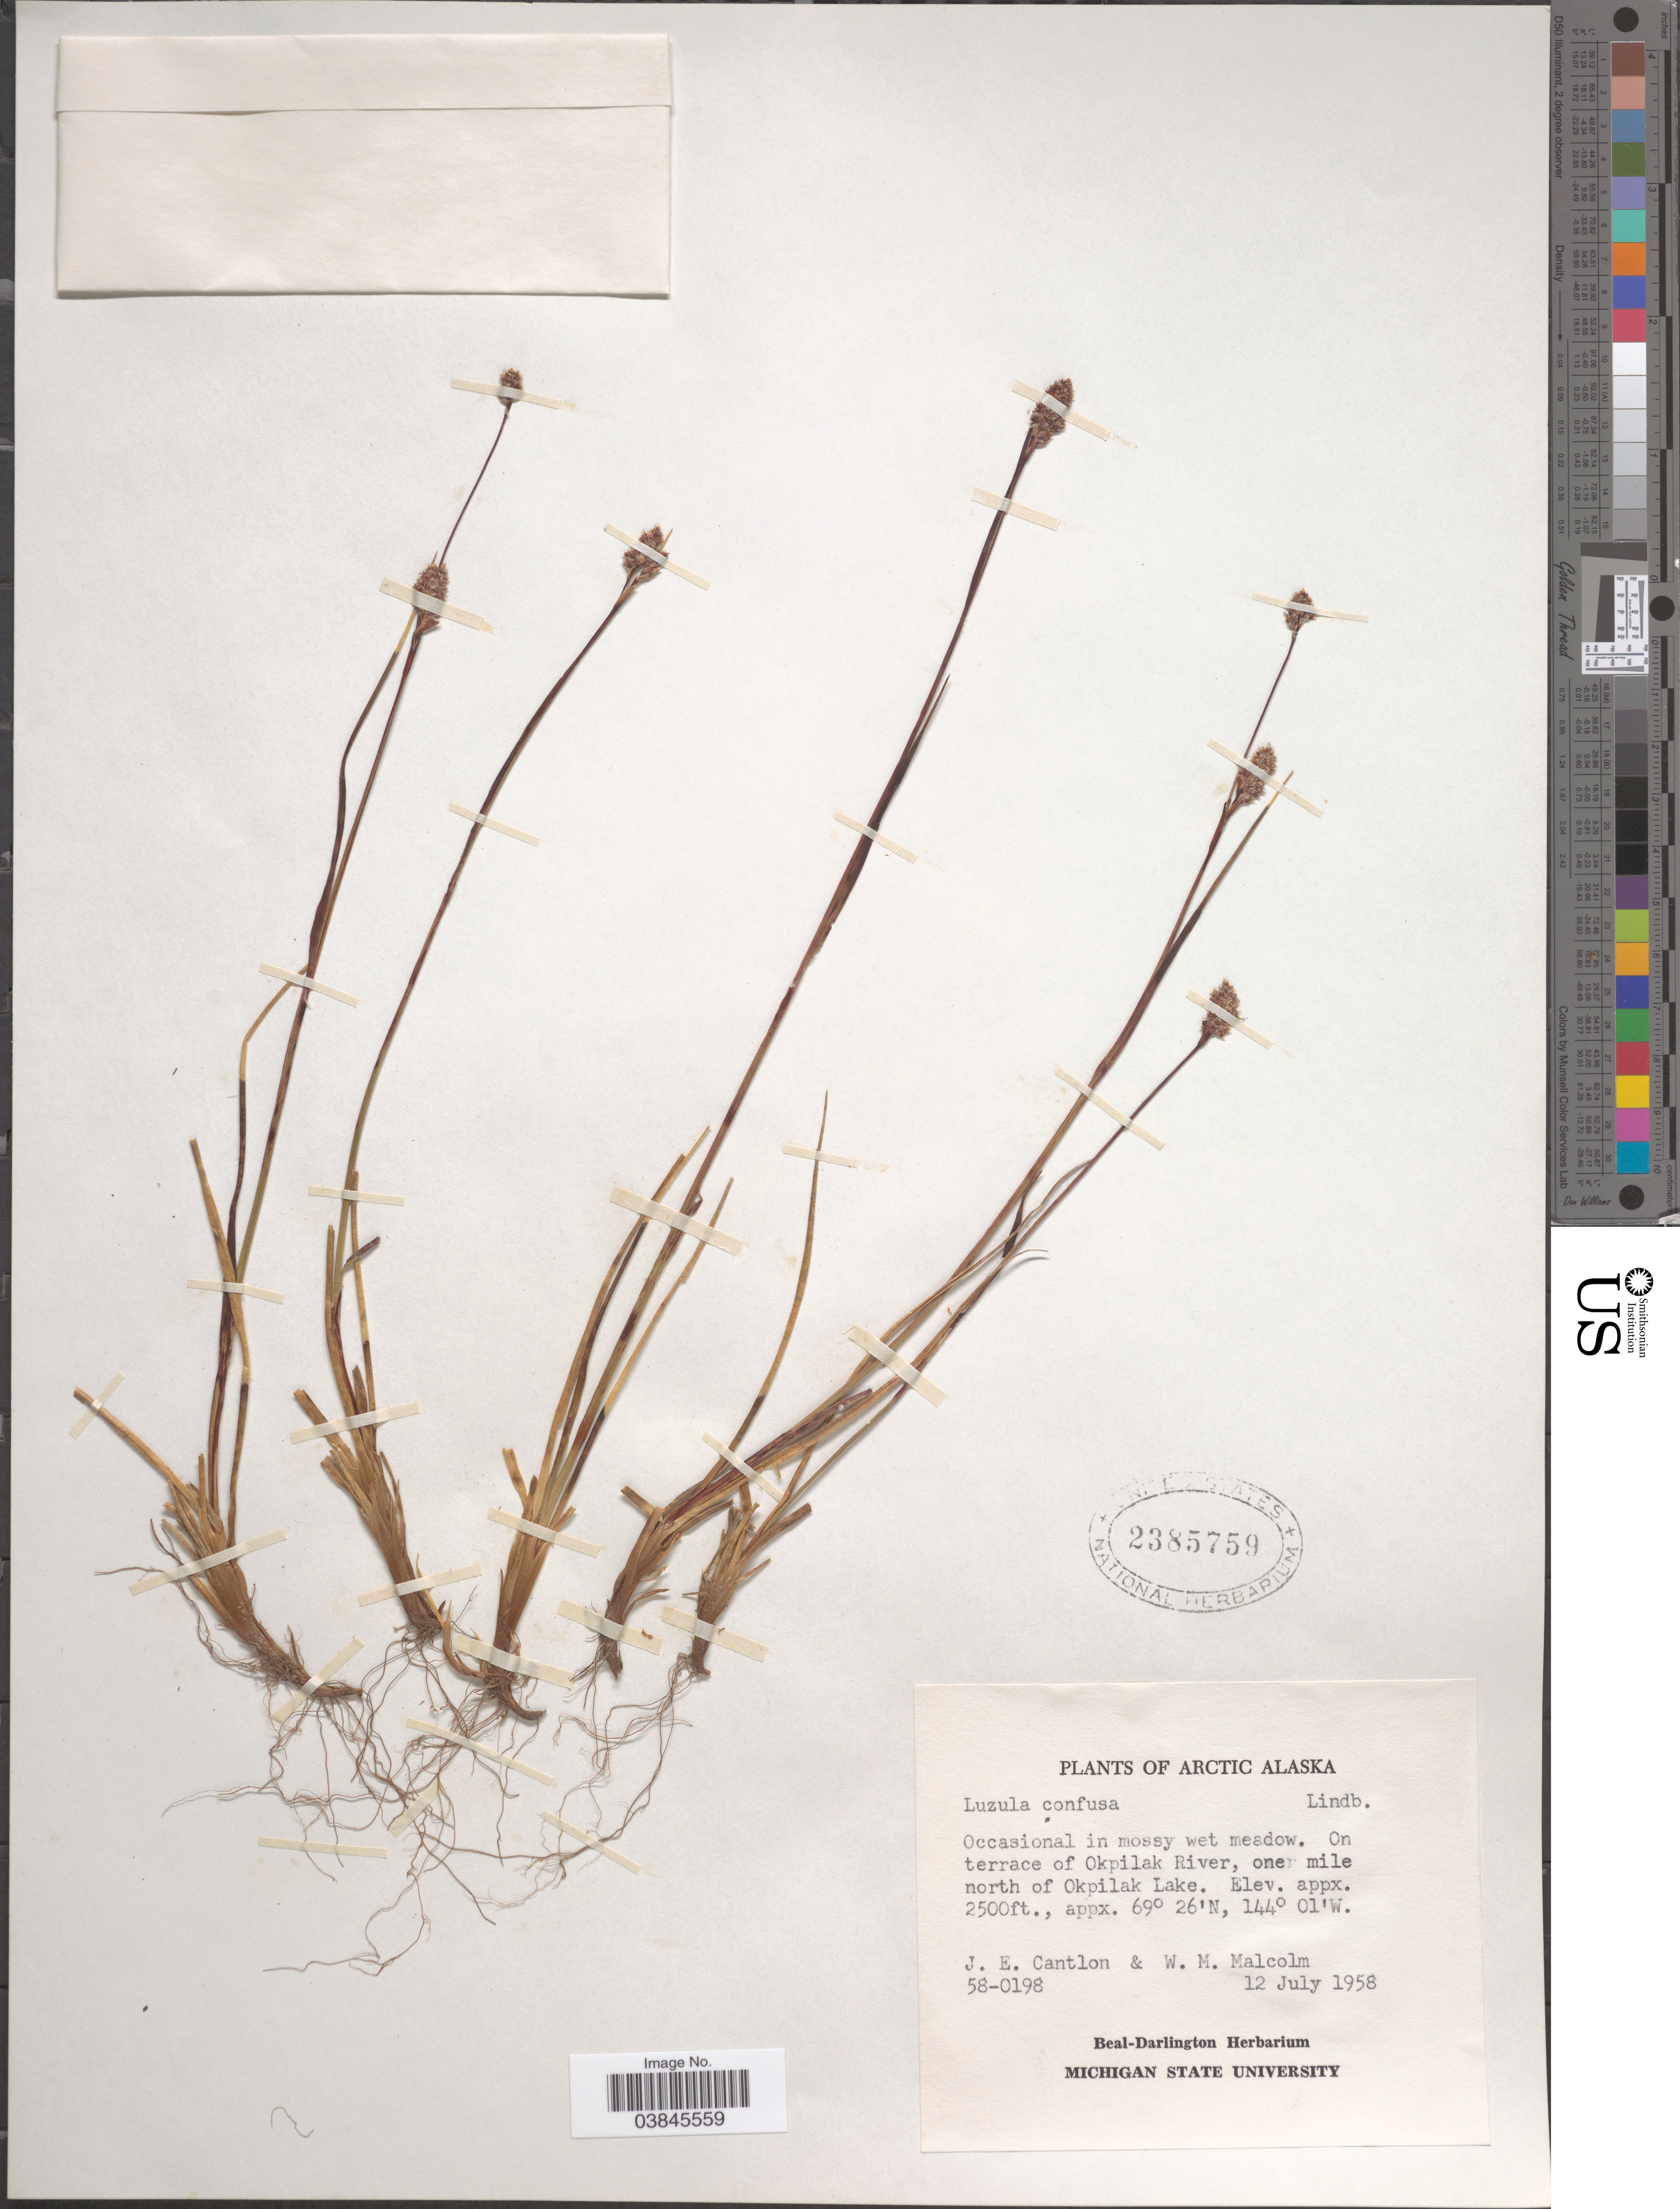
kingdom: Plantae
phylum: Tracheophyta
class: Liliopsida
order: Poales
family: Juncaceae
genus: Luzula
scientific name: Luzula confusa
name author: Lindeb.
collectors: J. Cantlon & W. Malcolm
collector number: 58-0198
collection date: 1958-07-12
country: United States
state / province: Alaska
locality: Arctic Alaska. On terrace of Okpilak River, one mile north of Okpilak Lake.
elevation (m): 762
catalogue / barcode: US 2385759